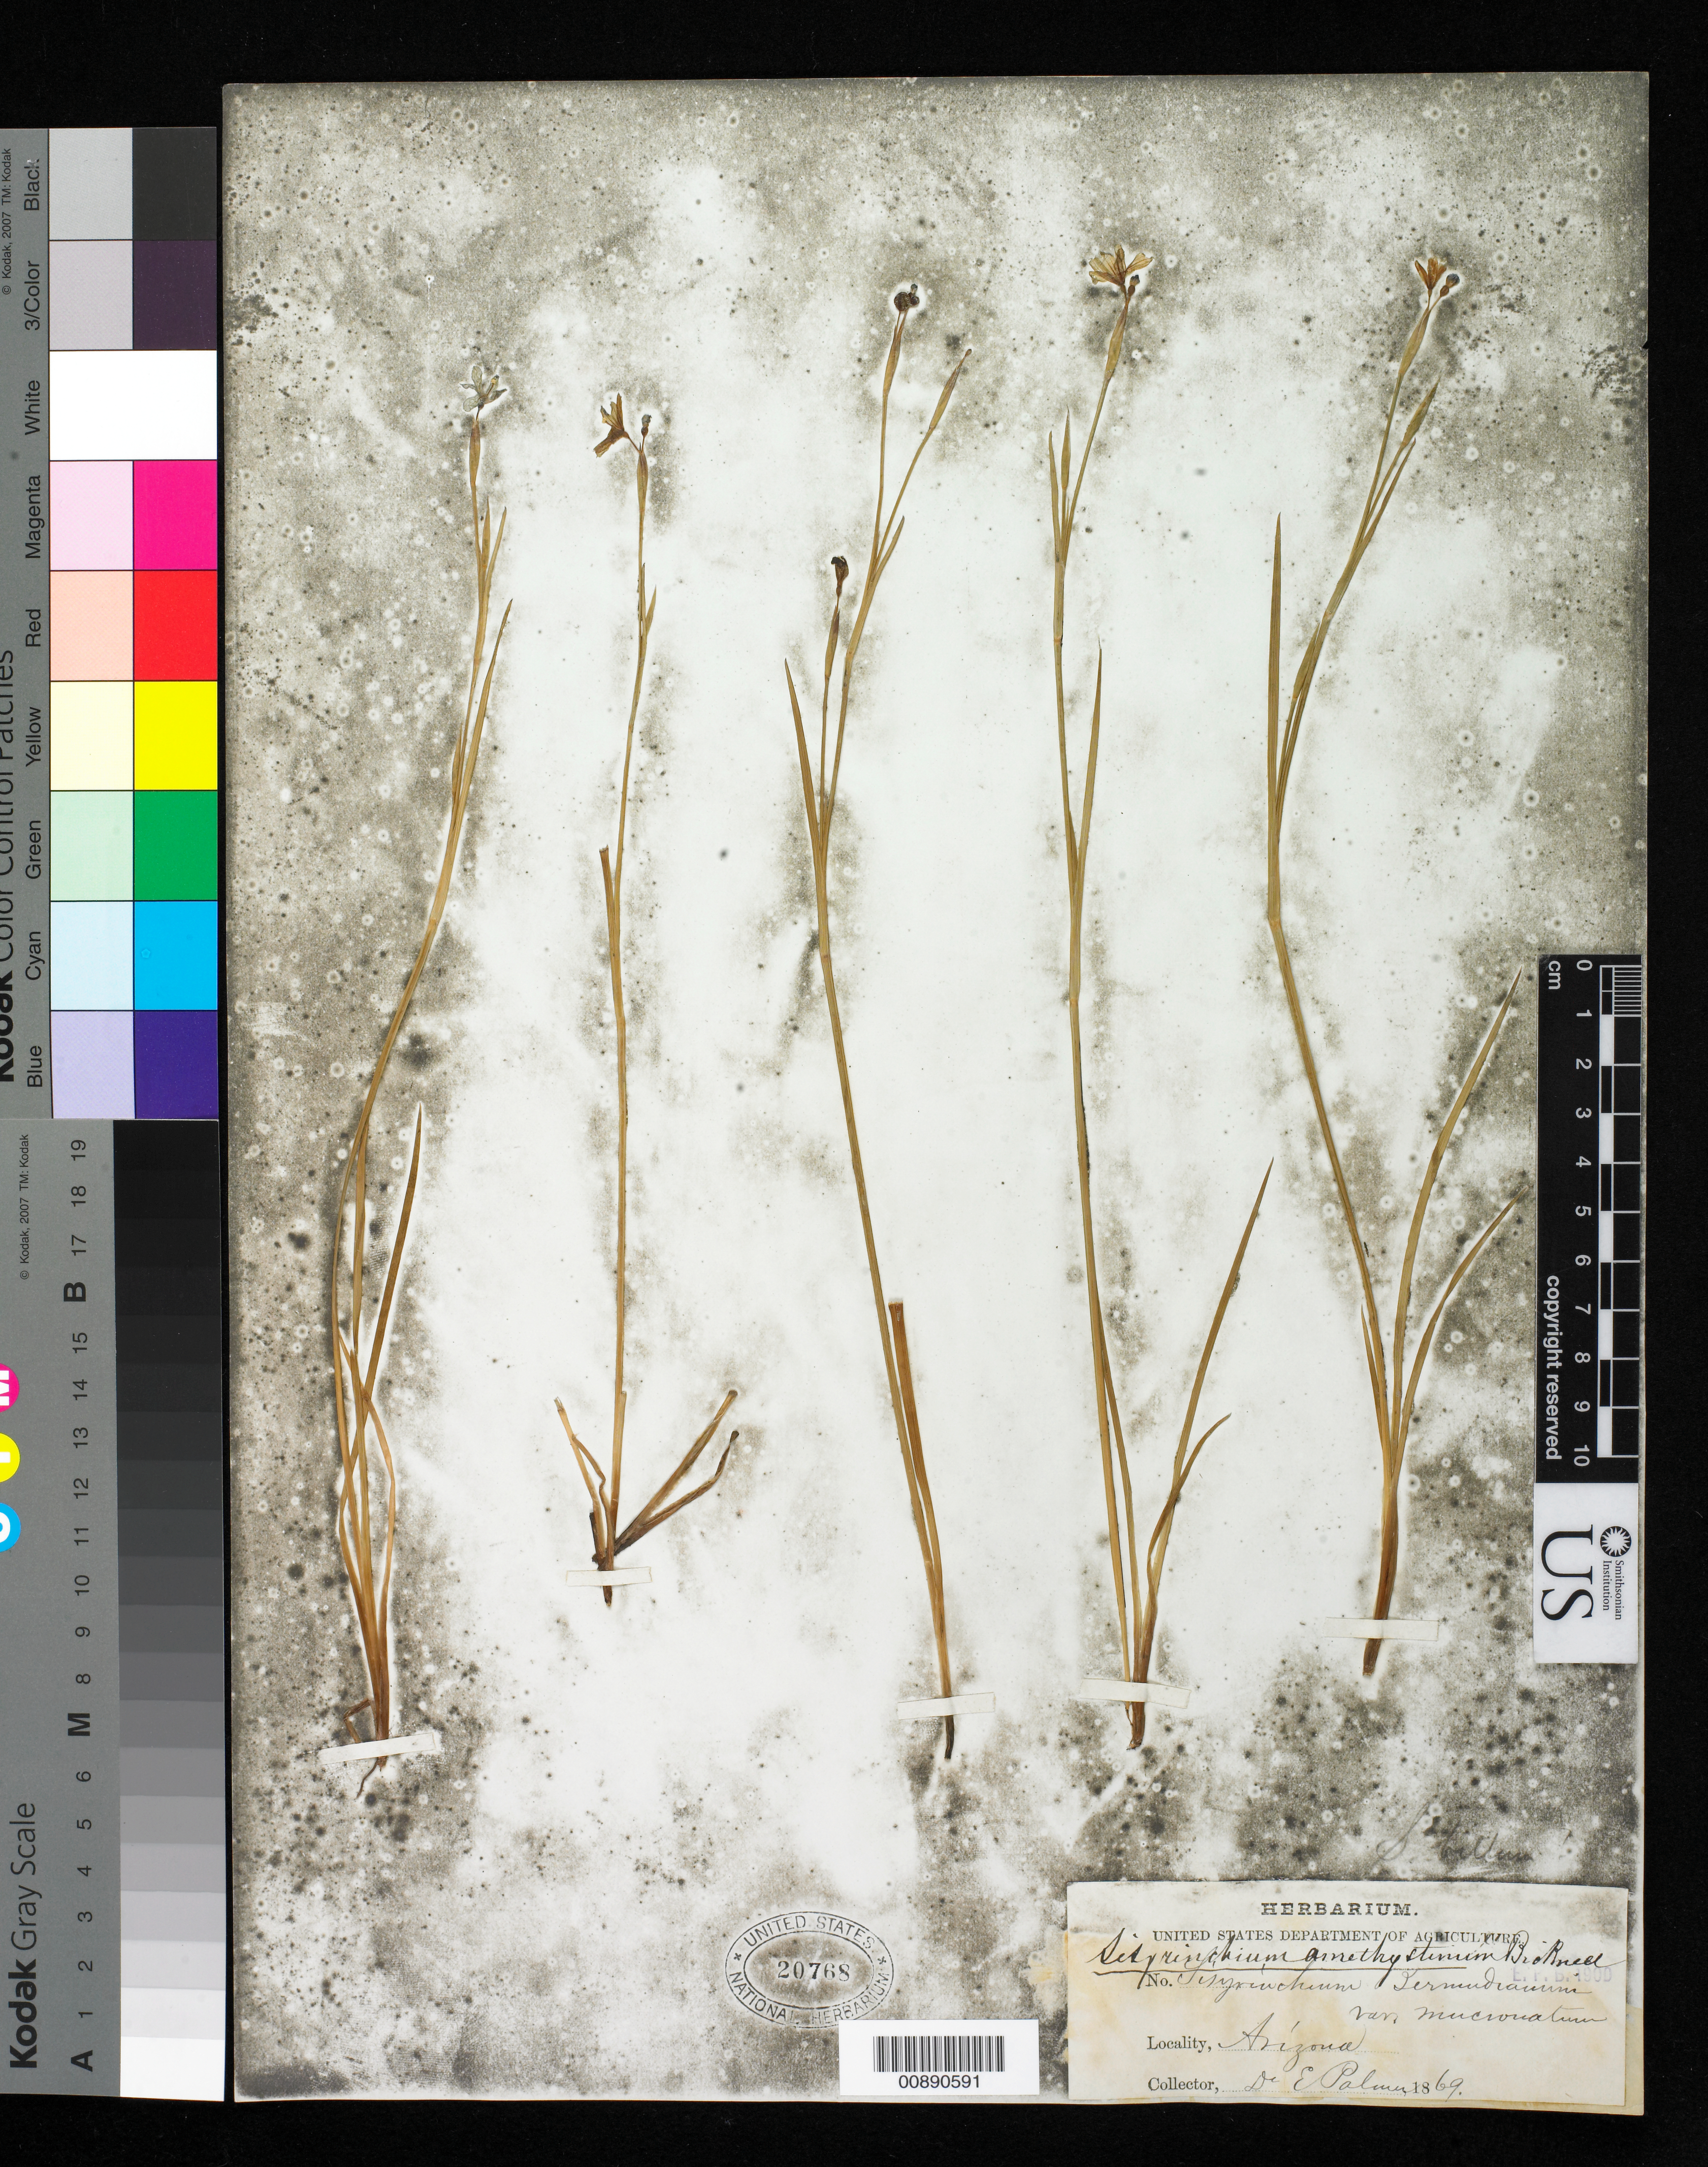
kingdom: Plantae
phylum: Tracheophyta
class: Liliopsida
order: Asparagales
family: Iridaceae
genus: Sisyrinchium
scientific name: Sisyrinchium amethystinum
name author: E.P. Bicknell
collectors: E. Palmer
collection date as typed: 1869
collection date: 1869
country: United States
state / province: Arizona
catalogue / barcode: US 20768